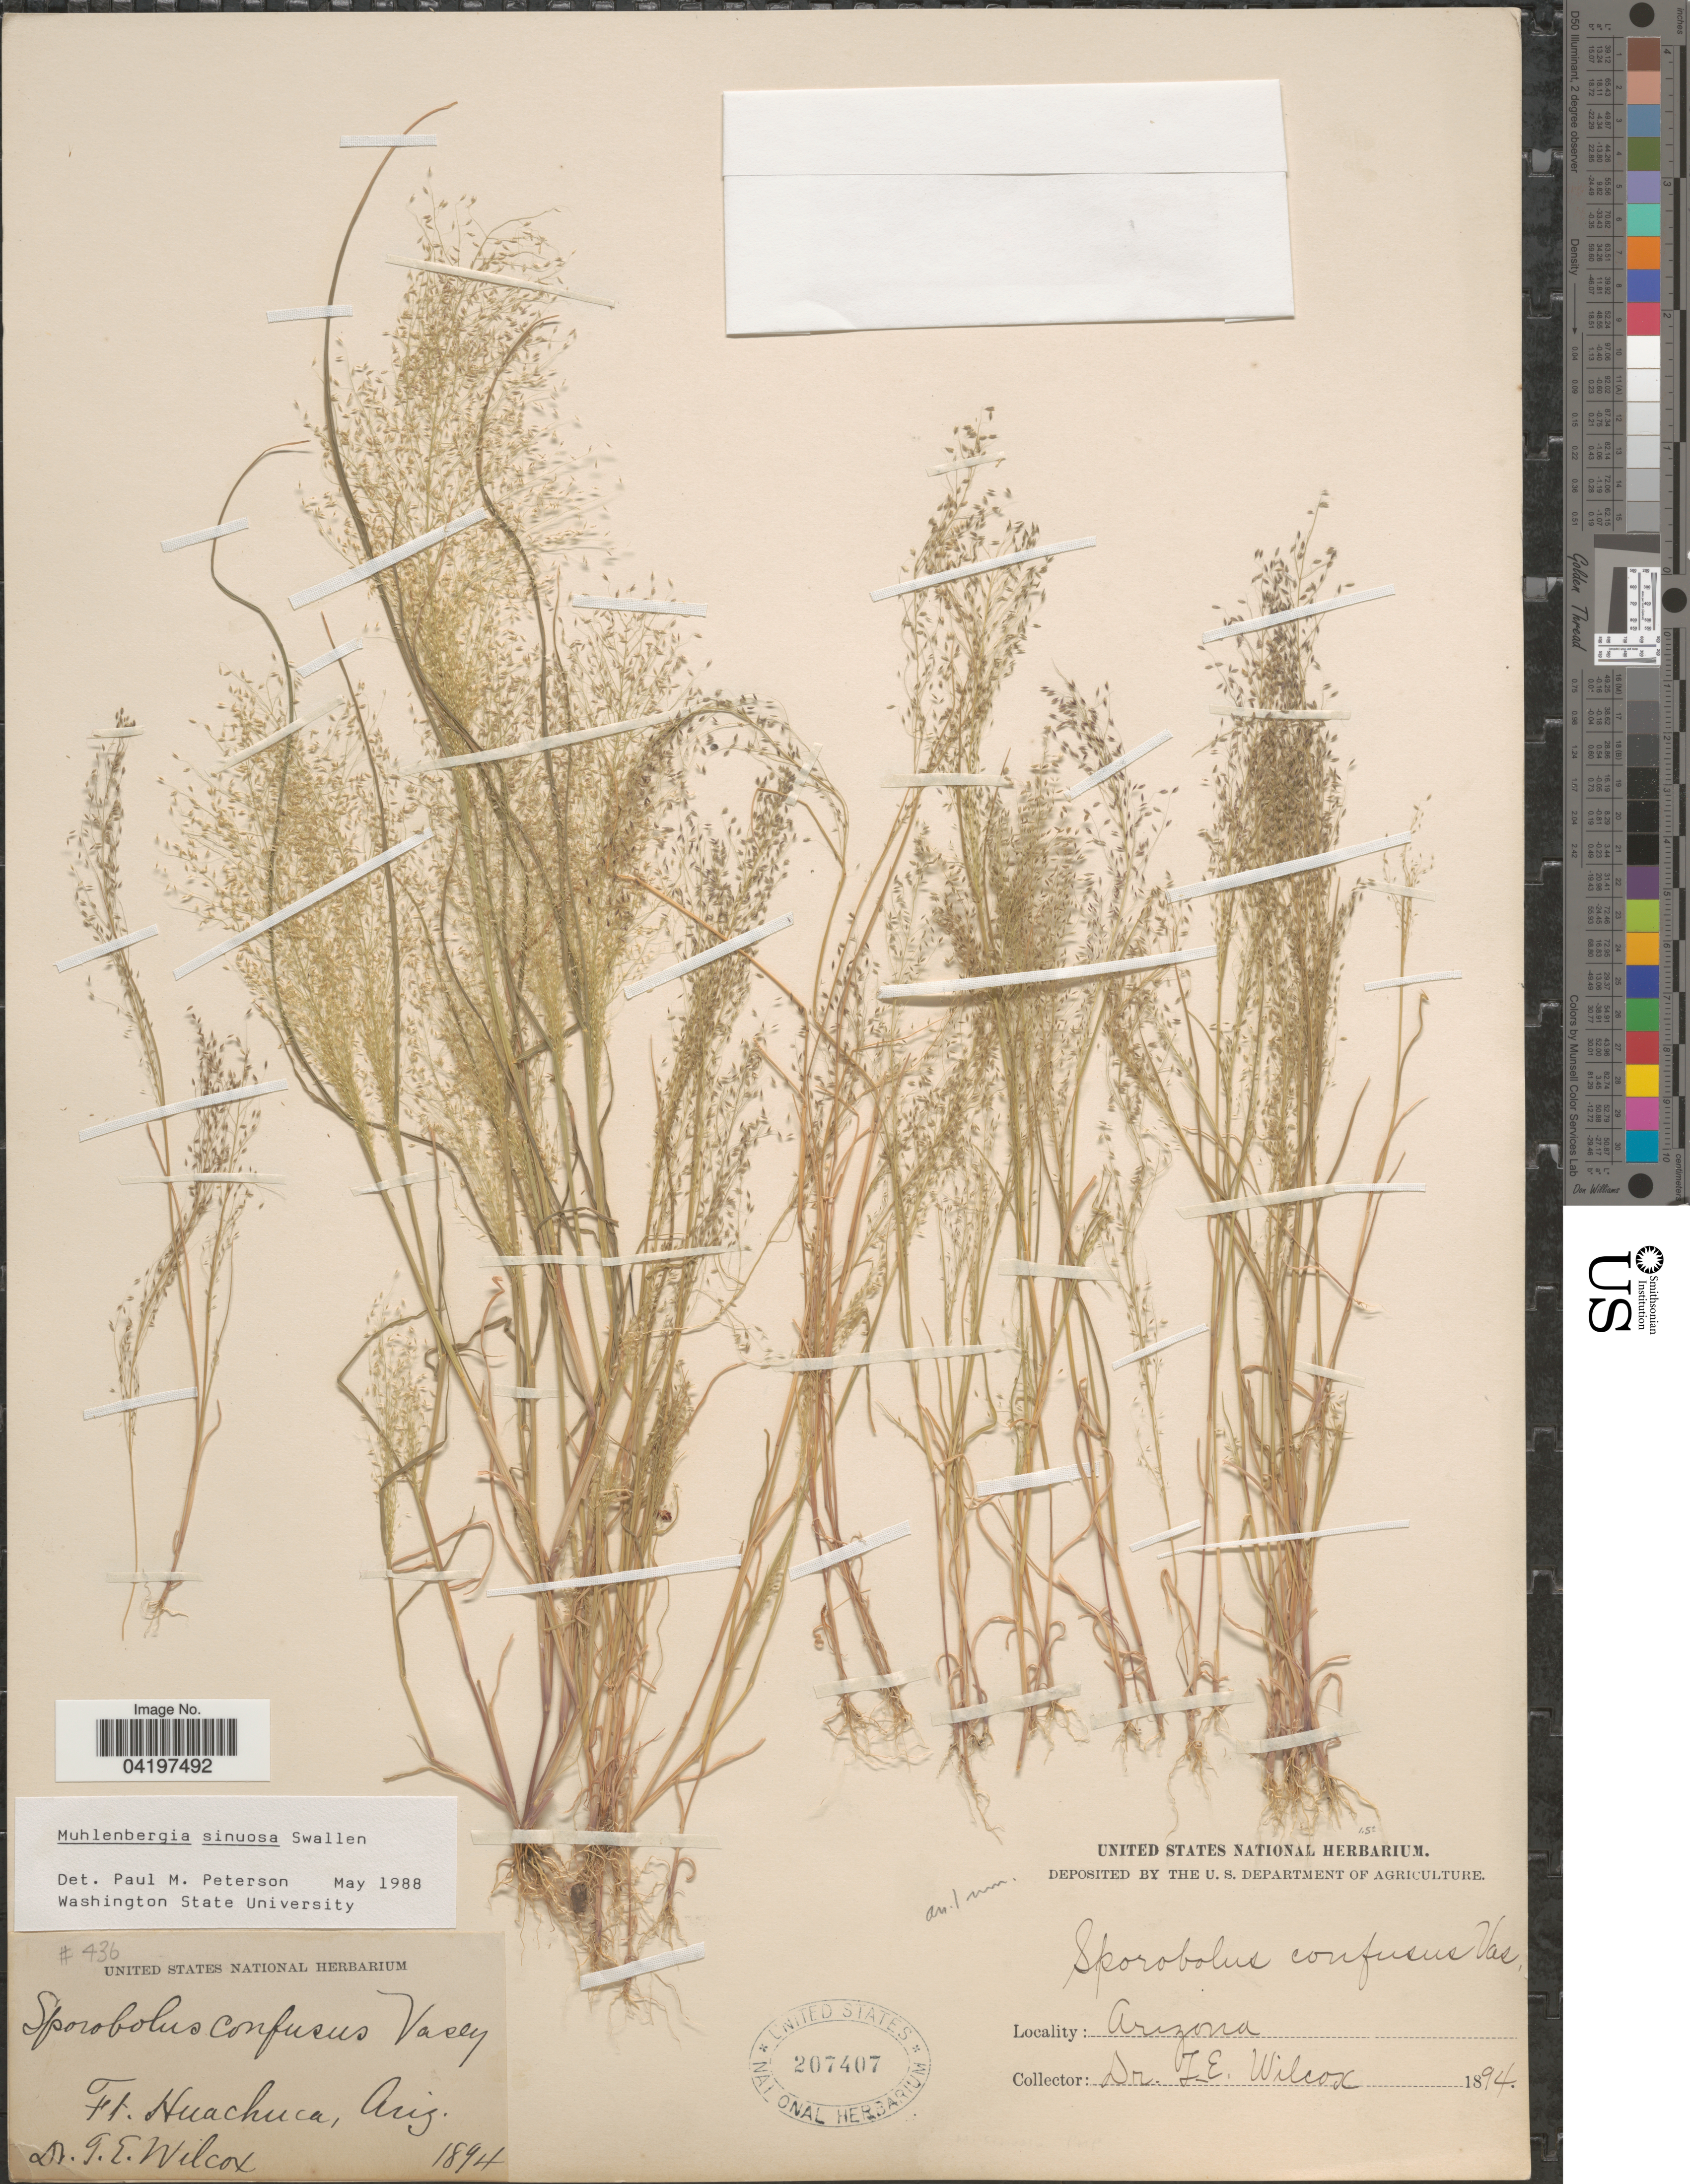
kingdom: Plantae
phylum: Tracheophyta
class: Liliopsida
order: Poales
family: Poaceae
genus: Muhlenbergia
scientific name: Muhlenbergia sinuosa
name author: Swallen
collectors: T. E. Wilcox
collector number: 436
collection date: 1894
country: United States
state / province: Arizona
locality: Ft. Huachuca.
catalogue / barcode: US 207407